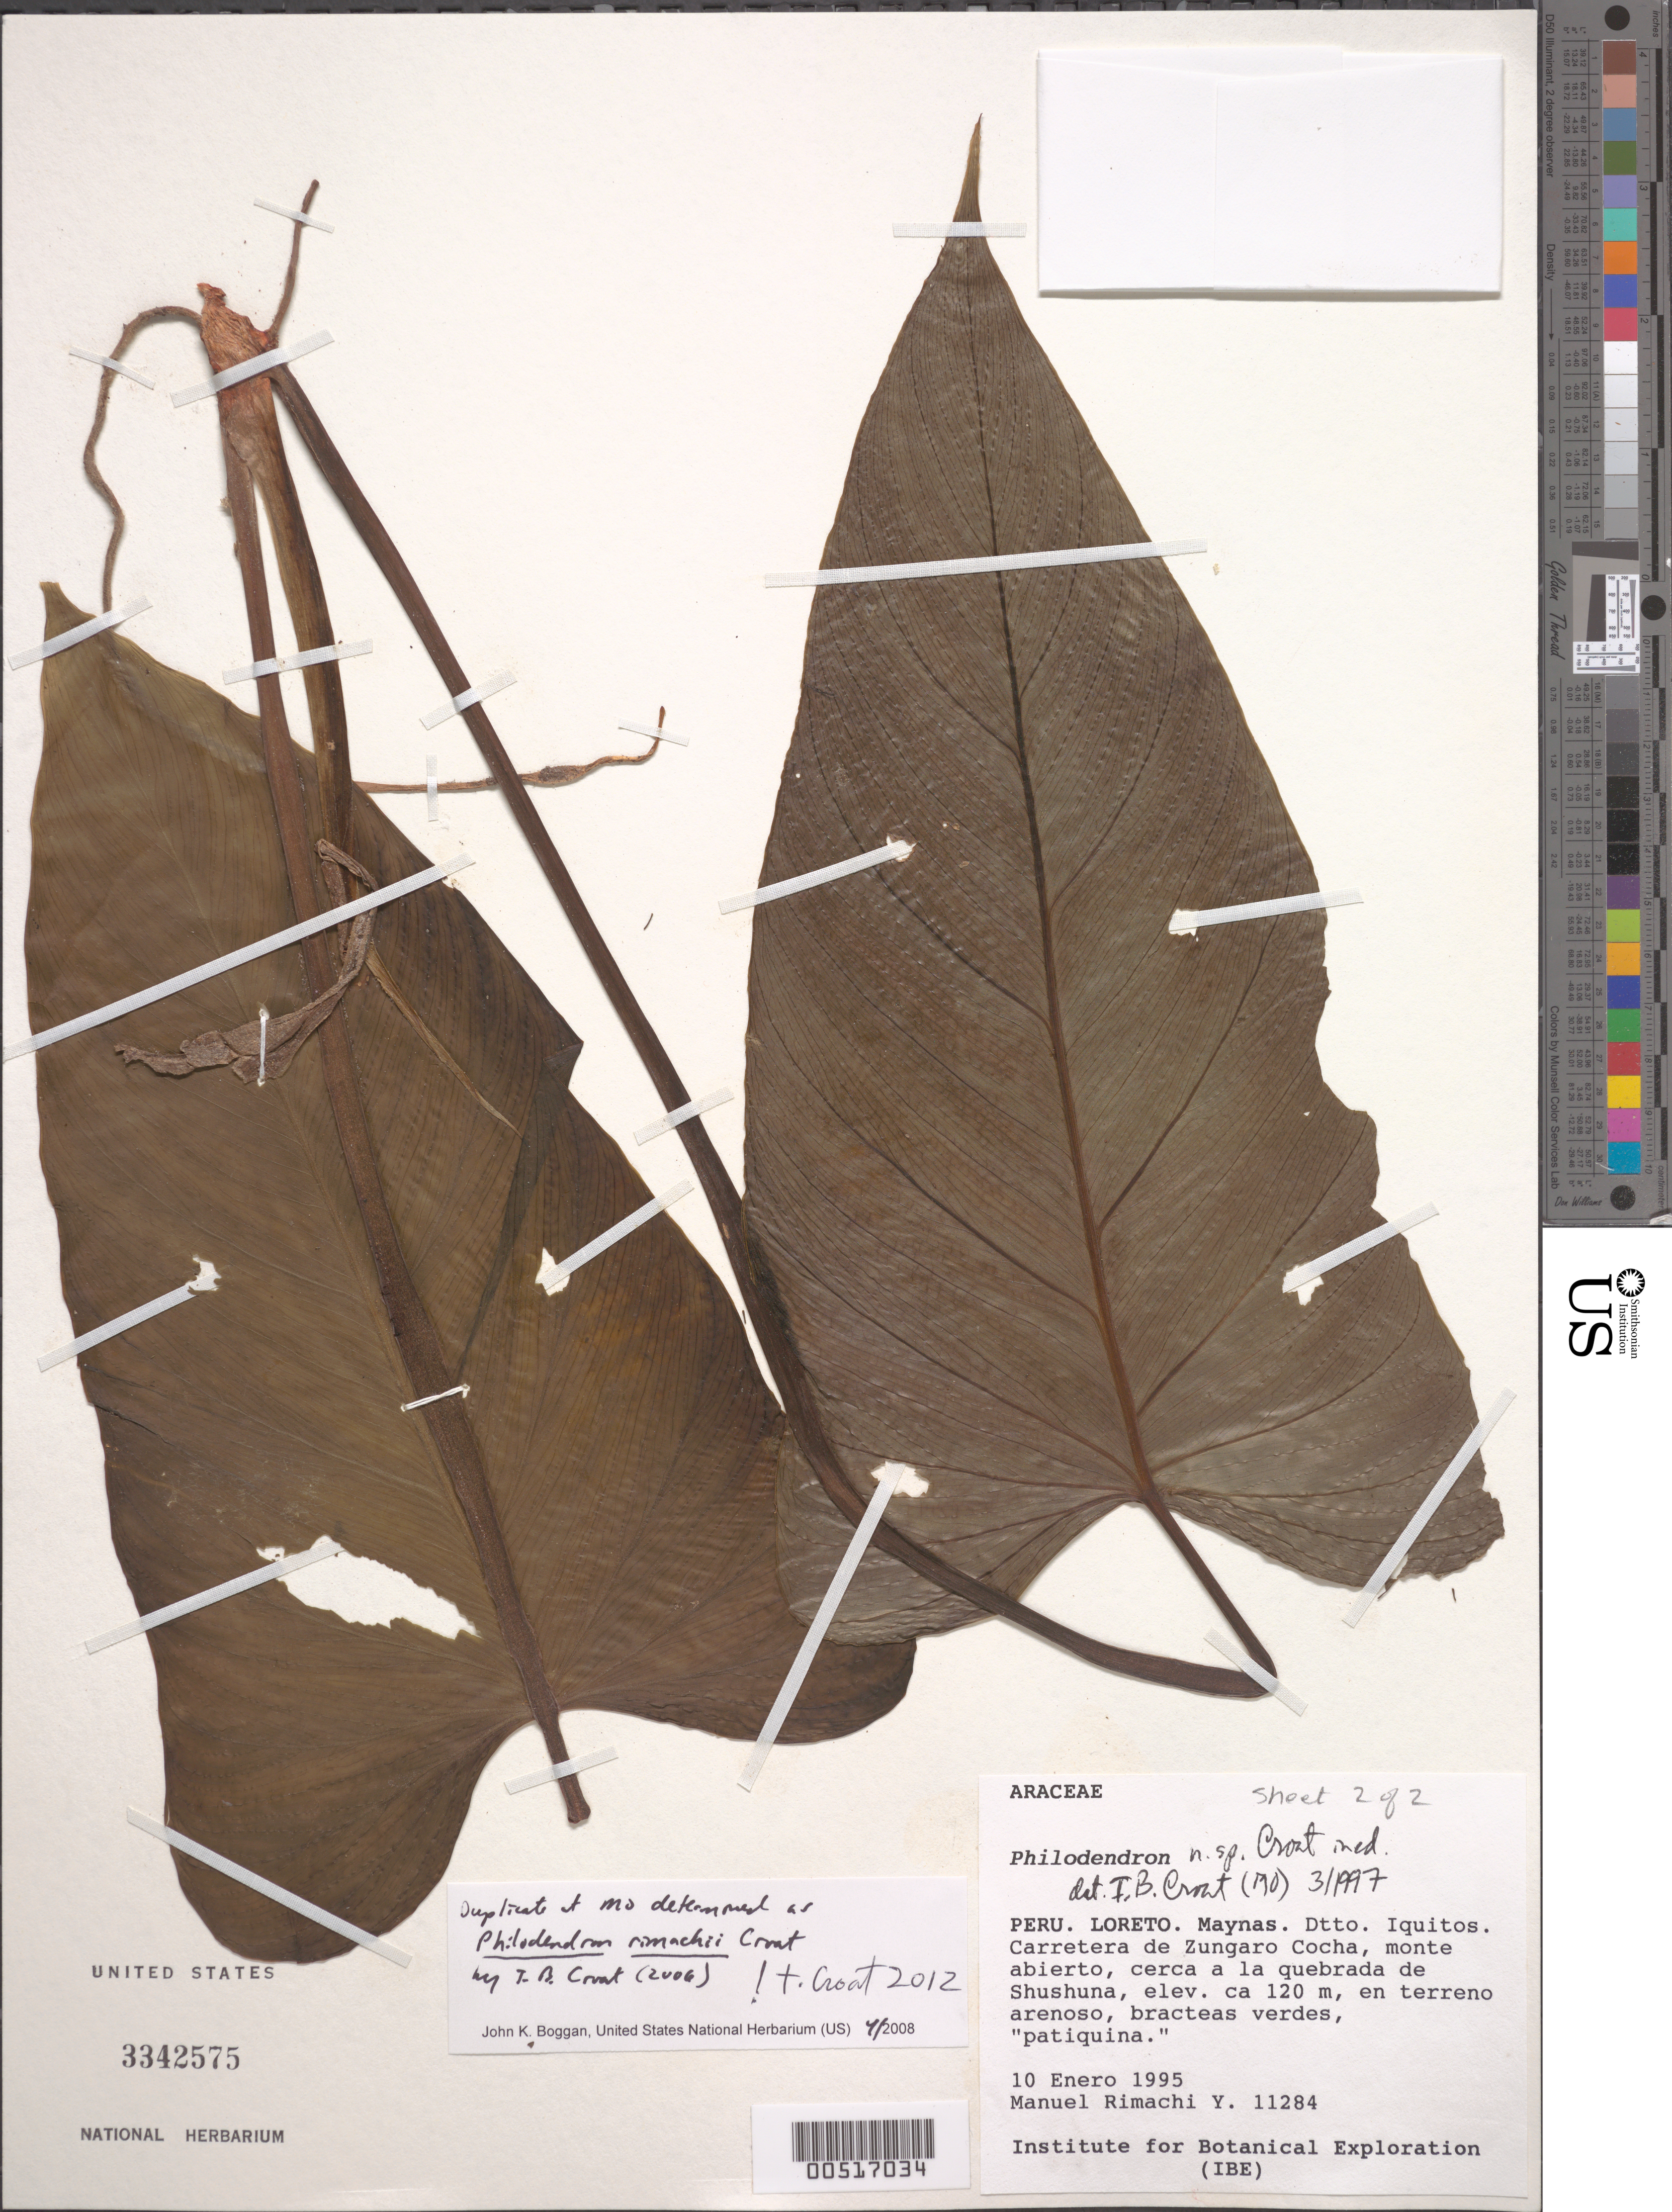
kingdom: Plantae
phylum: Tracheophyta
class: Liliopsida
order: Alismatales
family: Araceae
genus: Philodendron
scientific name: Philodendron rimachii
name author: Croat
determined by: Boggan, J. K., (US), NMNH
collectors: M. Rimachi Y.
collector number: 11284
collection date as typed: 10 Jan 1995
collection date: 1995-01-10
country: Peru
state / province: Loreto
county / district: Maynas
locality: Iquitos, carretera de Zungaro Cocha, monte abierto, cerca a La Quebrada de Shushuna.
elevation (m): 120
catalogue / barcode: US 3342575